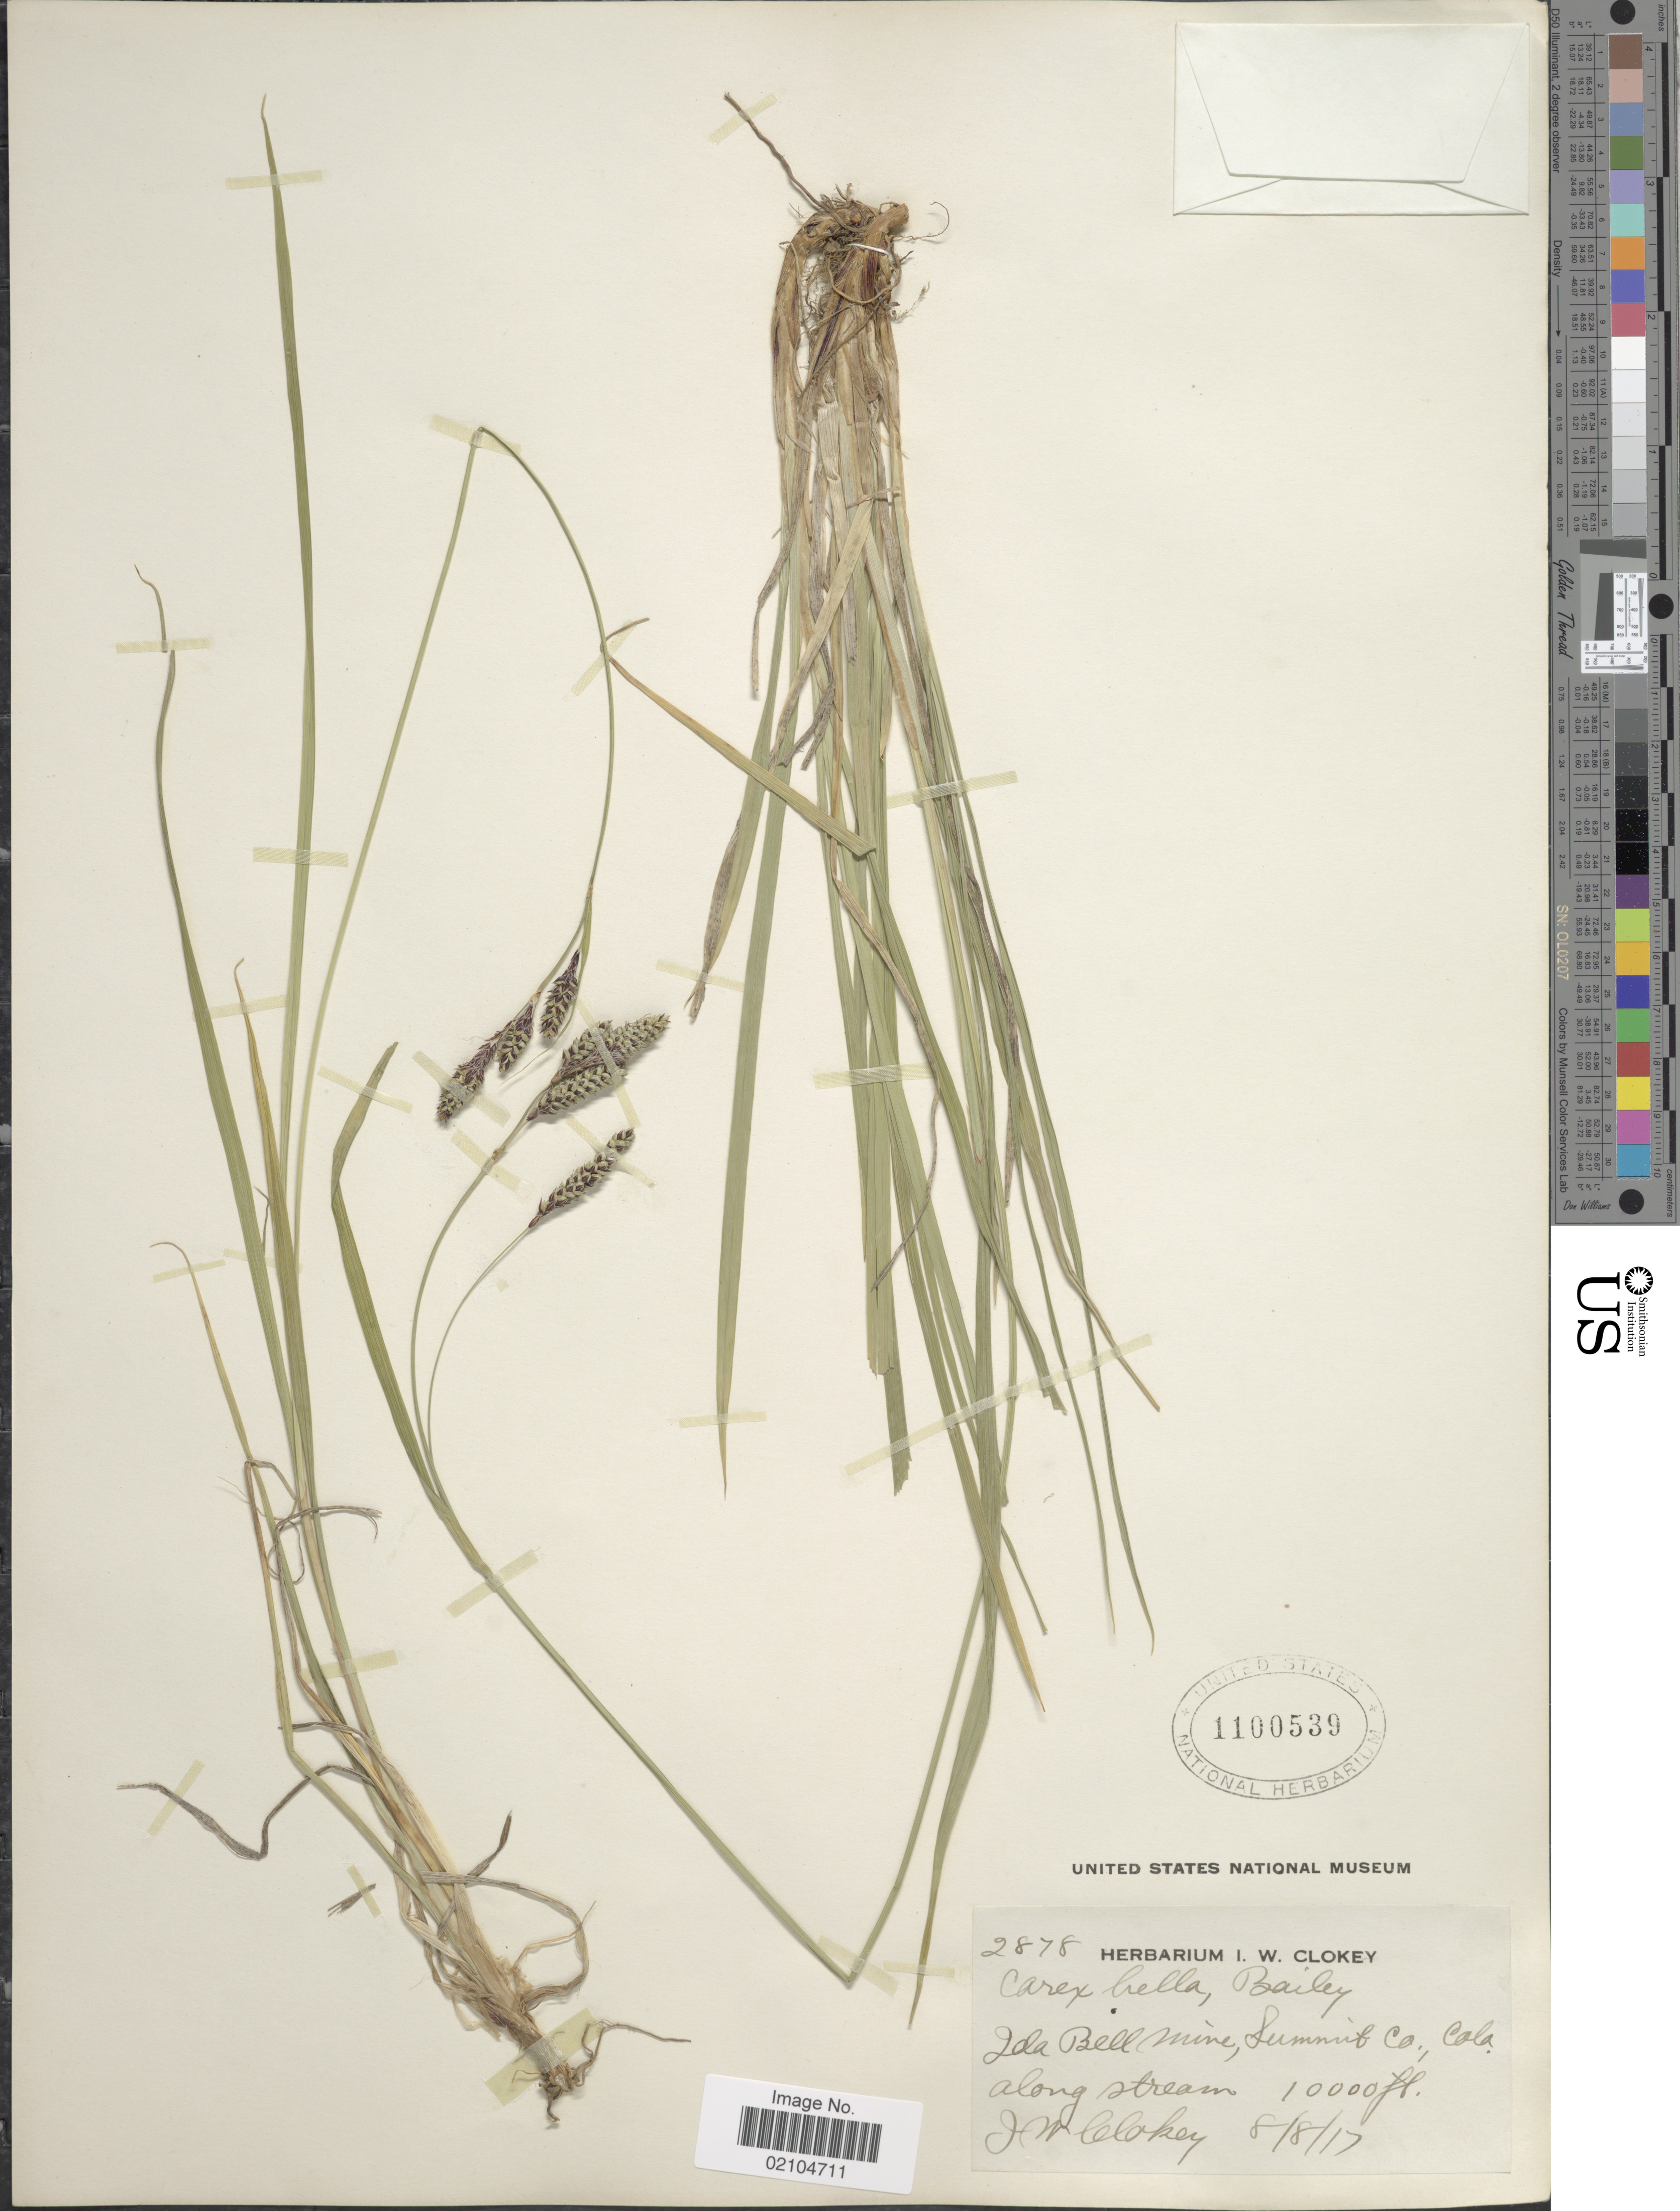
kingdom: Plantae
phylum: Tracheophyta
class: Liliopsida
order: Poales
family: Cyperaceae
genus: Carex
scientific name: Carex bella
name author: L.H. Bailey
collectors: J. Clokey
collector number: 2878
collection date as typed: Transcribed d/m/y: 8/8/17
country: United States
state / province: Colorado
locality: Ida Bell MIne, Summit Co., Colo., along stream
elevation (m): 3048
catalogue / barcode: US 1100539